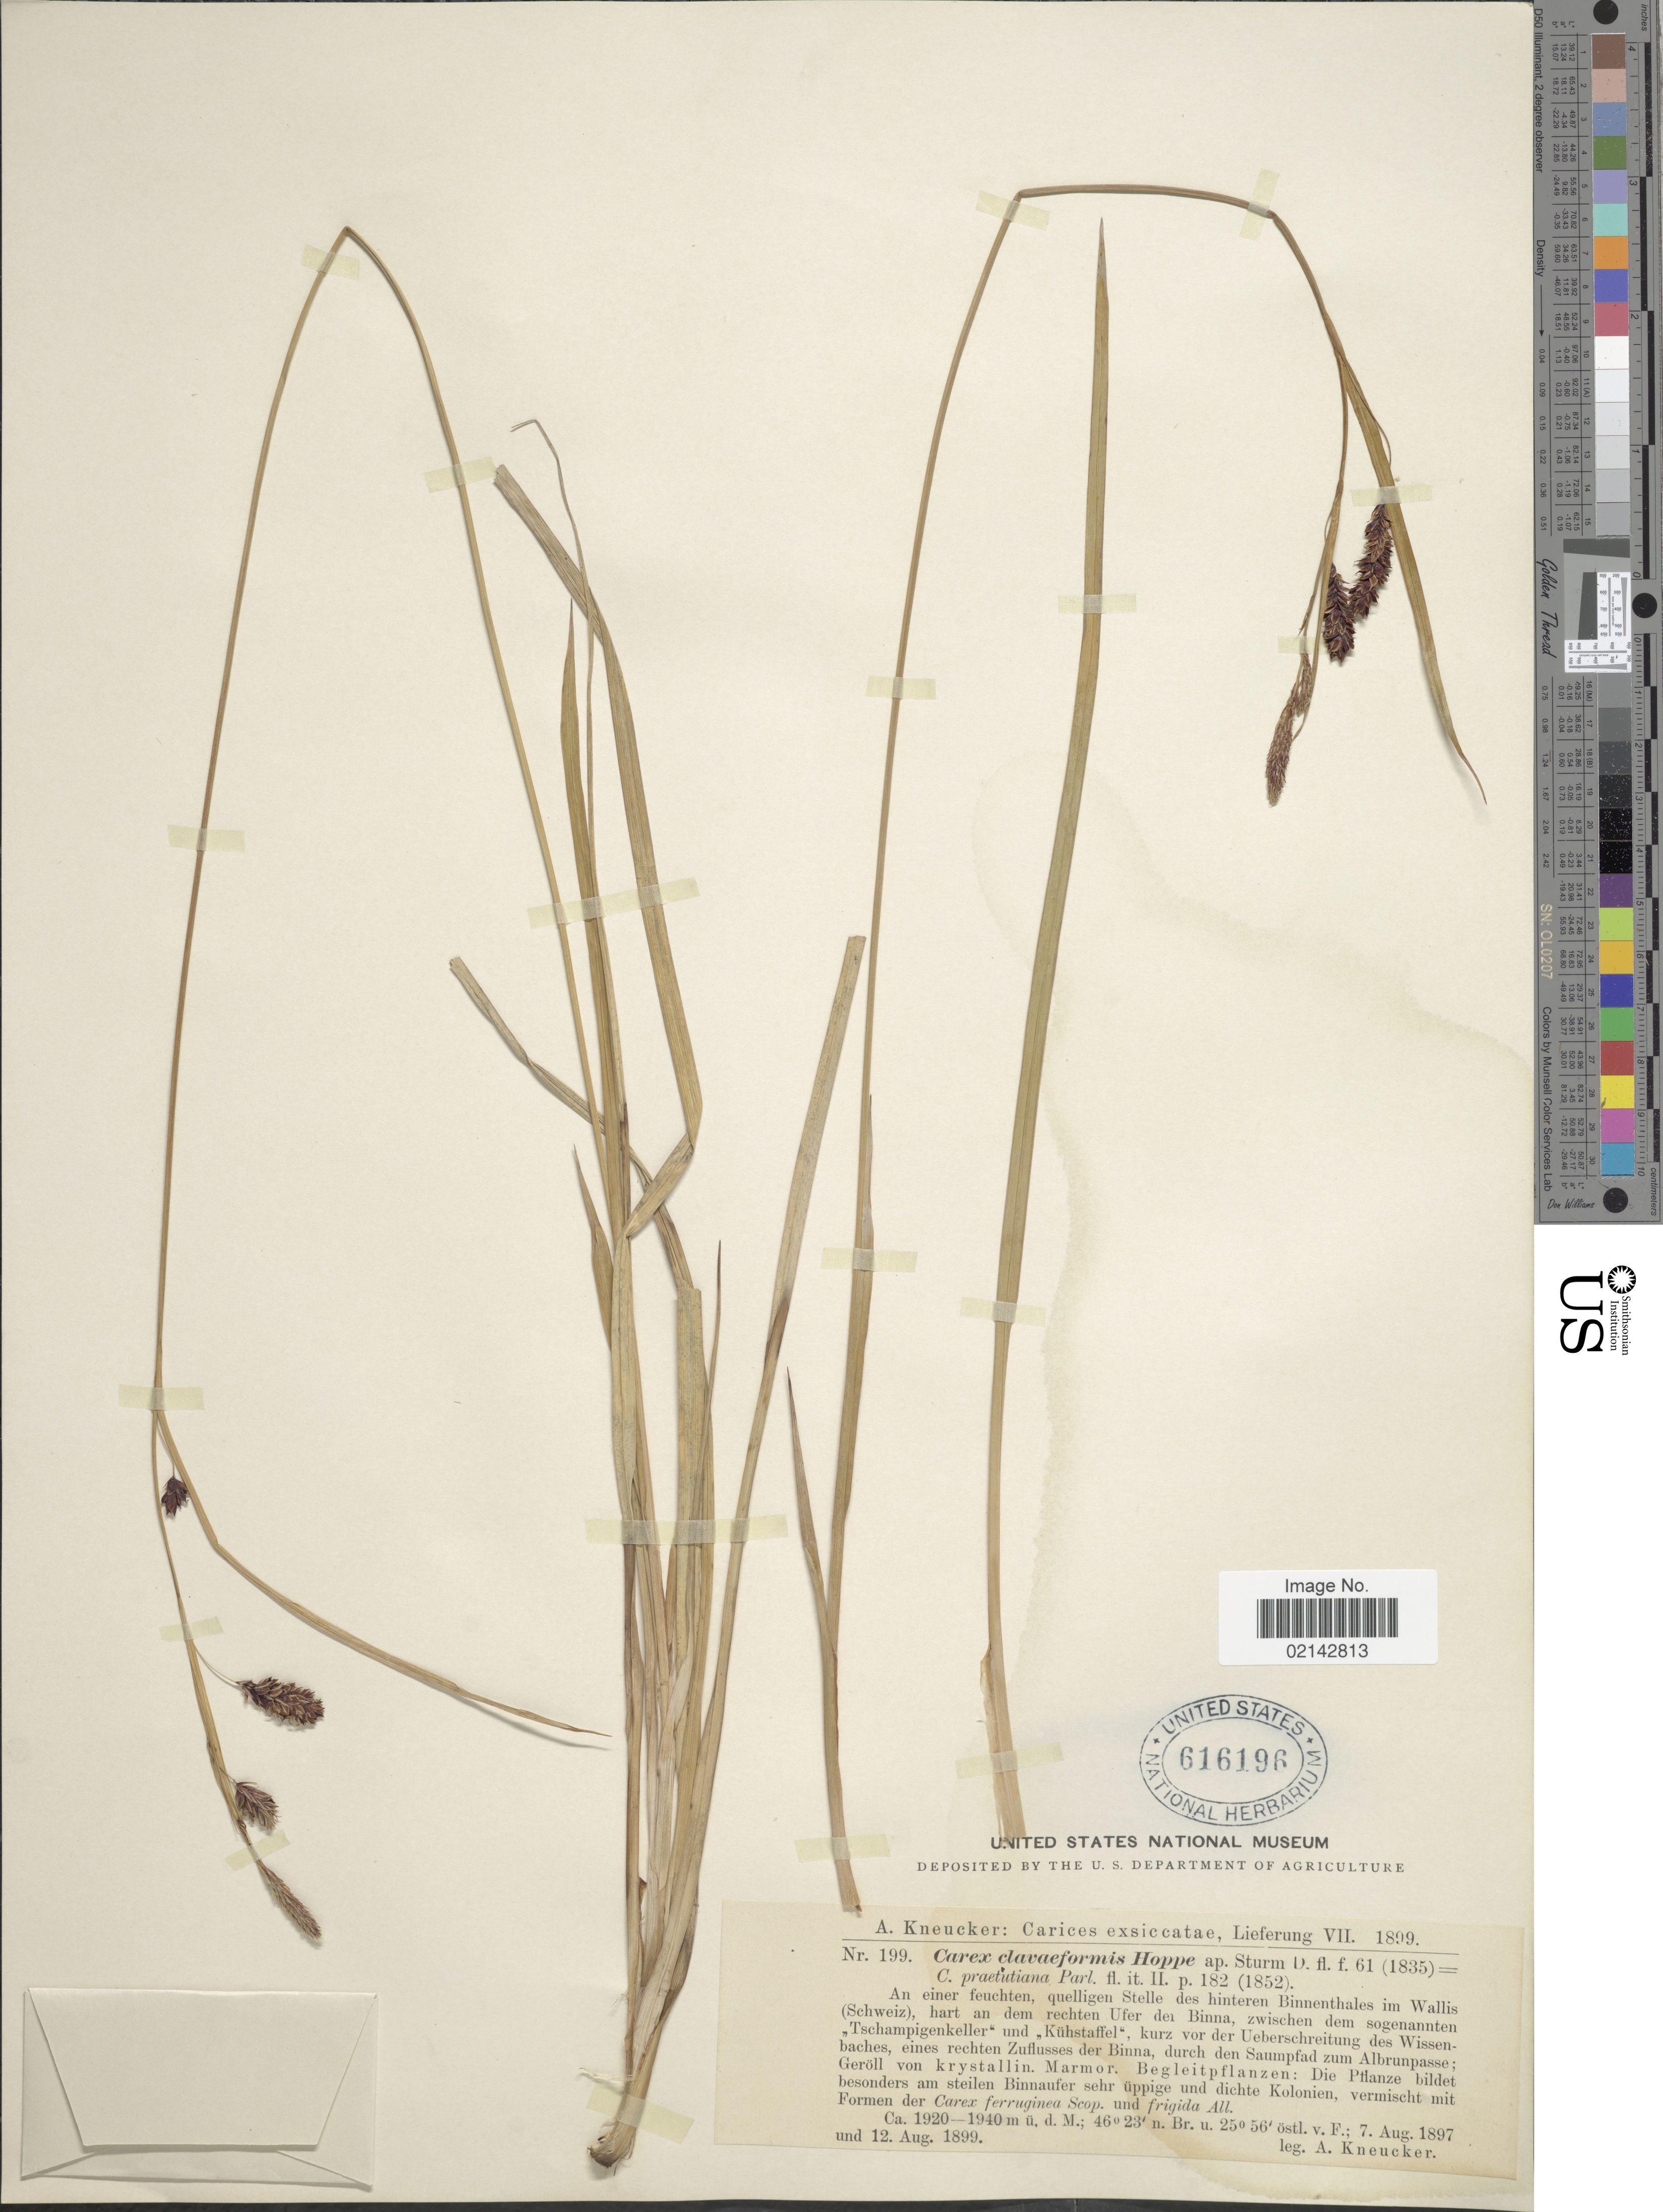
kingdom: Plantae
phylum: Tracheophyta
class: Liliopsida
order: Poales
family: Cyperaceae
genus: Carex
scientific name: Carex flacca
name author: Schreb.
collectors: A. Kneucker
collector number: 199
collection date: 1897-08-07/1899-08-12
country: Switzerland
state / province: Valais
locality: An einer feuchten, quelligen Stelle des hinteren Binnenthales im Wallis (Schweiz), hart an dem rechten Ufer den Binna, wischen dem sogenannten "Tschampigenkeller"und"Kuhstaffel", kurz vor der Ueberschreitung des Wissenbaches, eines rechten Zuflusses der Binna, durch den Saumpfad zum Albrunpasse; Geroll von krystallin, Marmor.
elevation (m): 1920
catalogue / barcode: US 616196